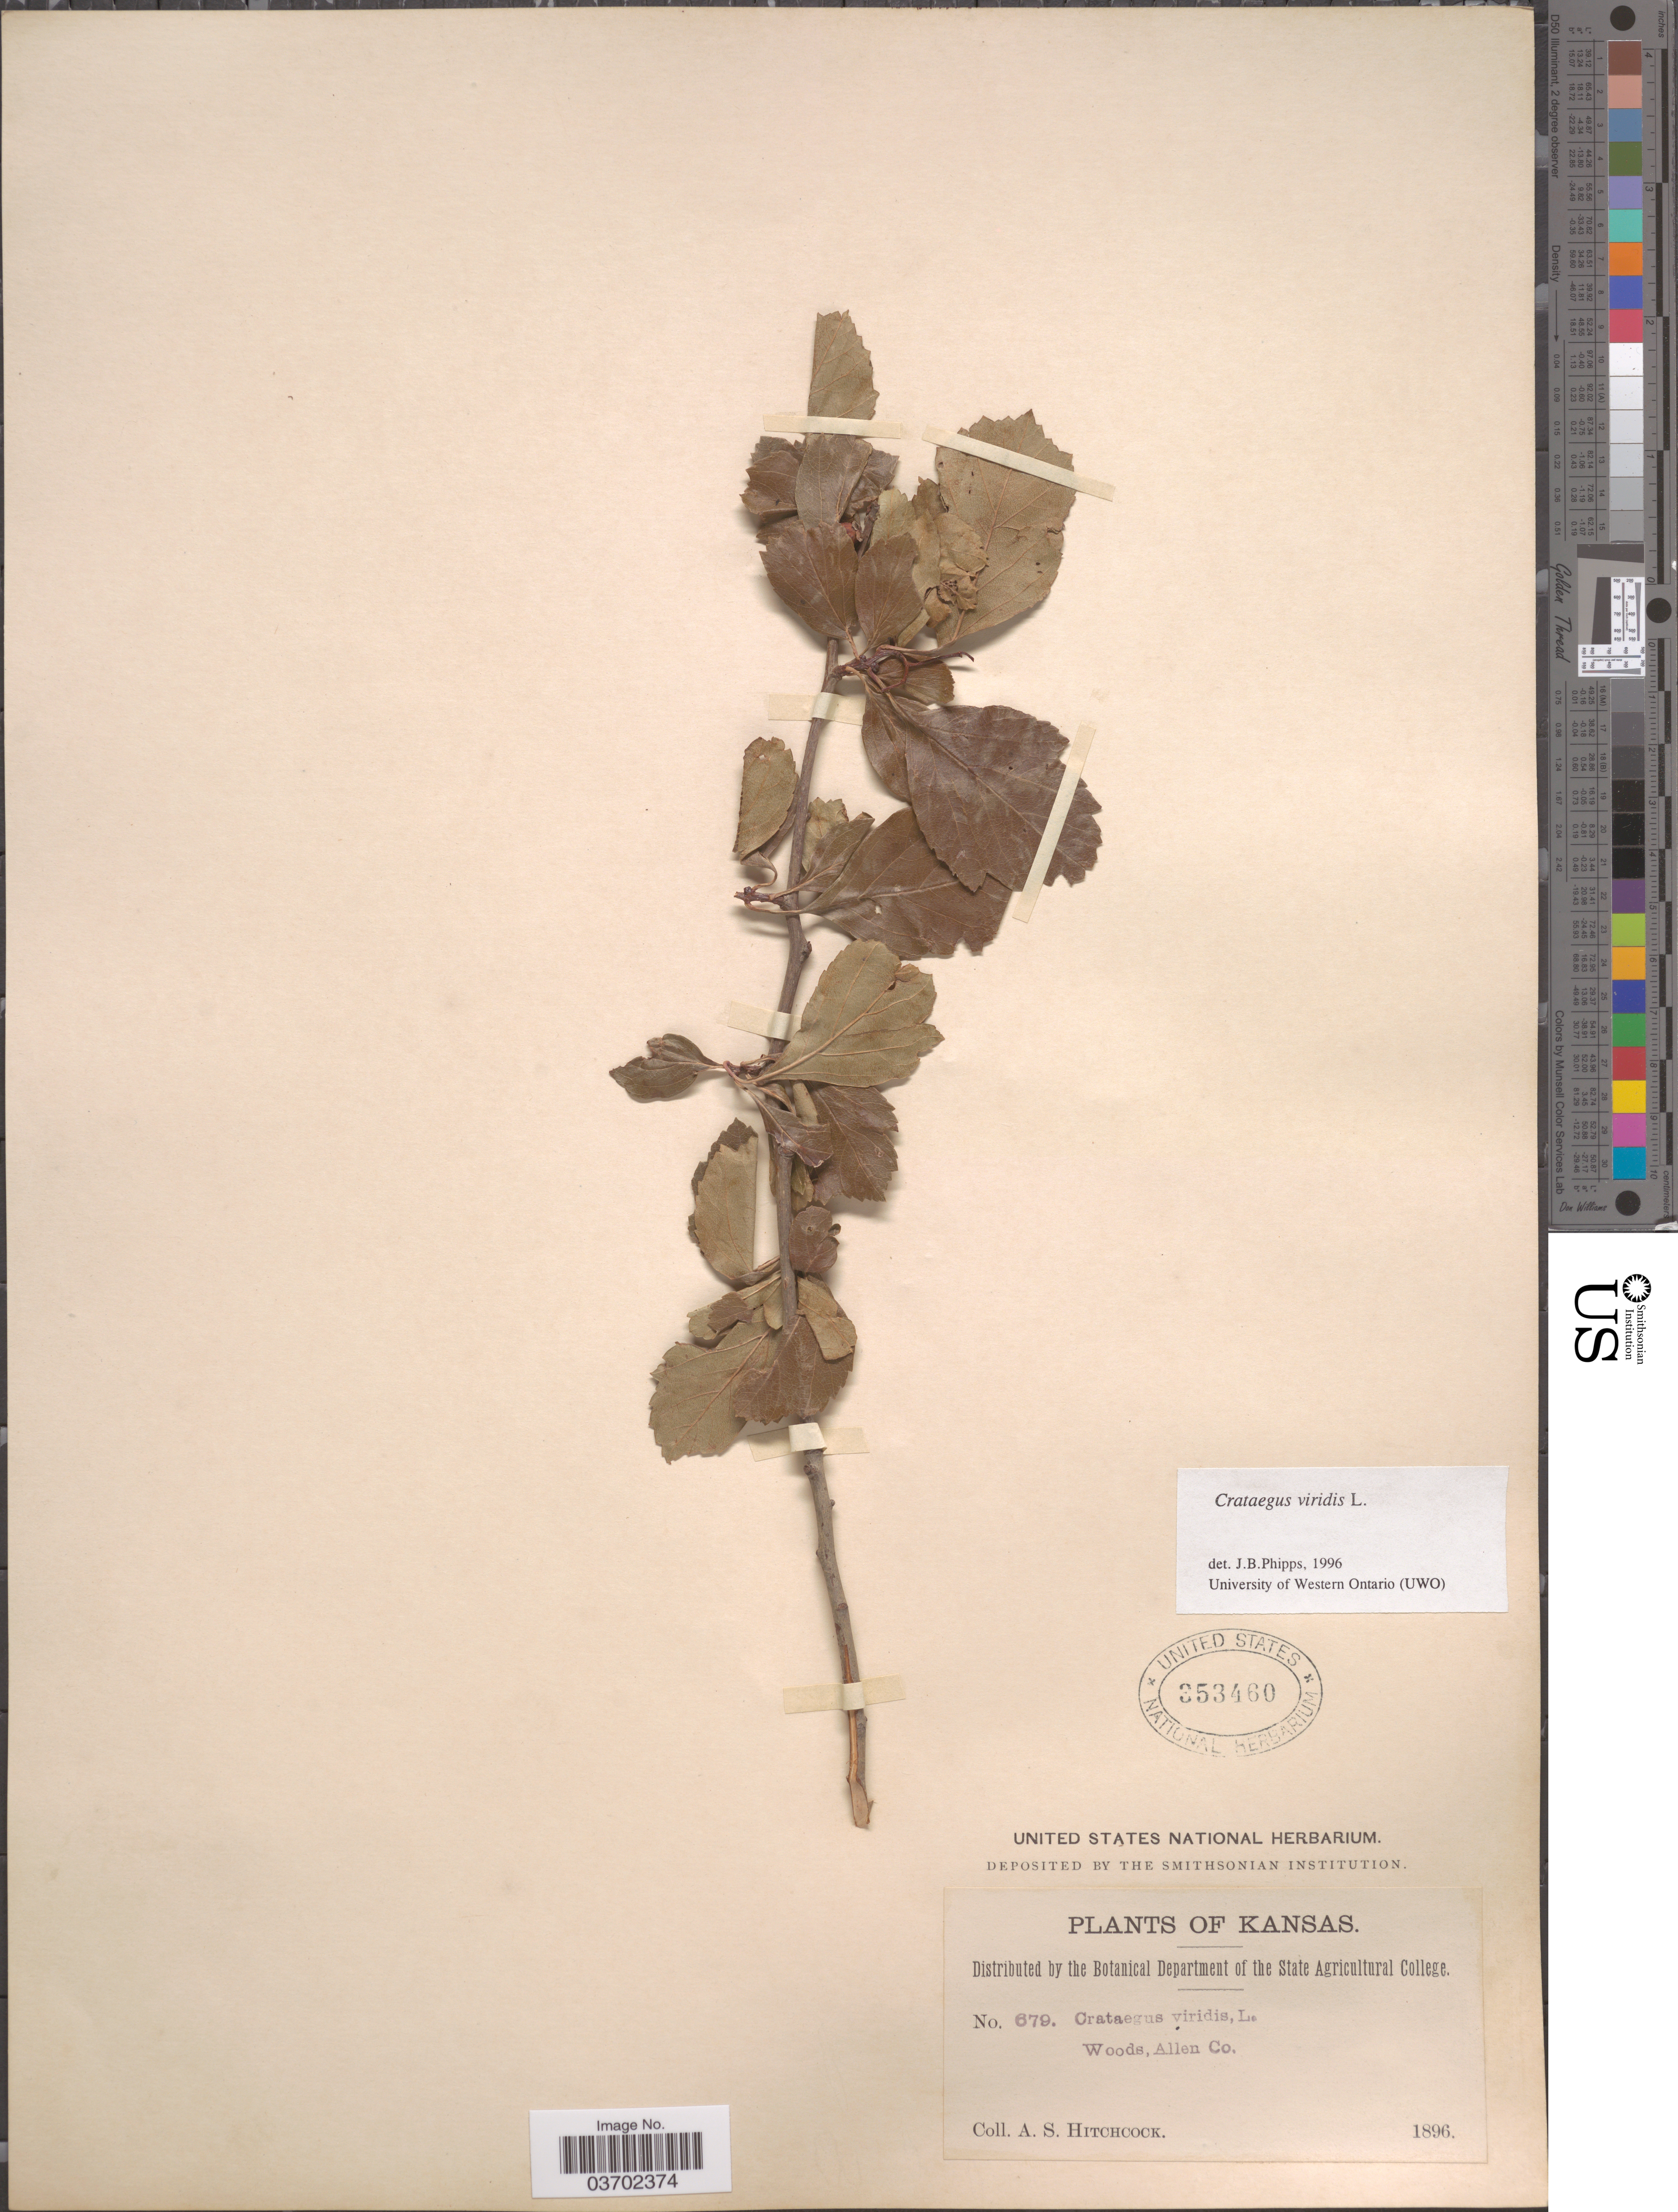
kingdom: Plantae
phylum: Tracheophyta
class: Magnoliopsida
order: Rosales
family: Rosaceae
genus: Crataegus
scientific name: Crataegus viridis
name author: L.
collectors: A. S. Hitchcock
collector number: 679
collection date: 1896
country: United States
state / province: Kansas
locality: Woods, Allen Co.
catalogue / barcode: US 353460